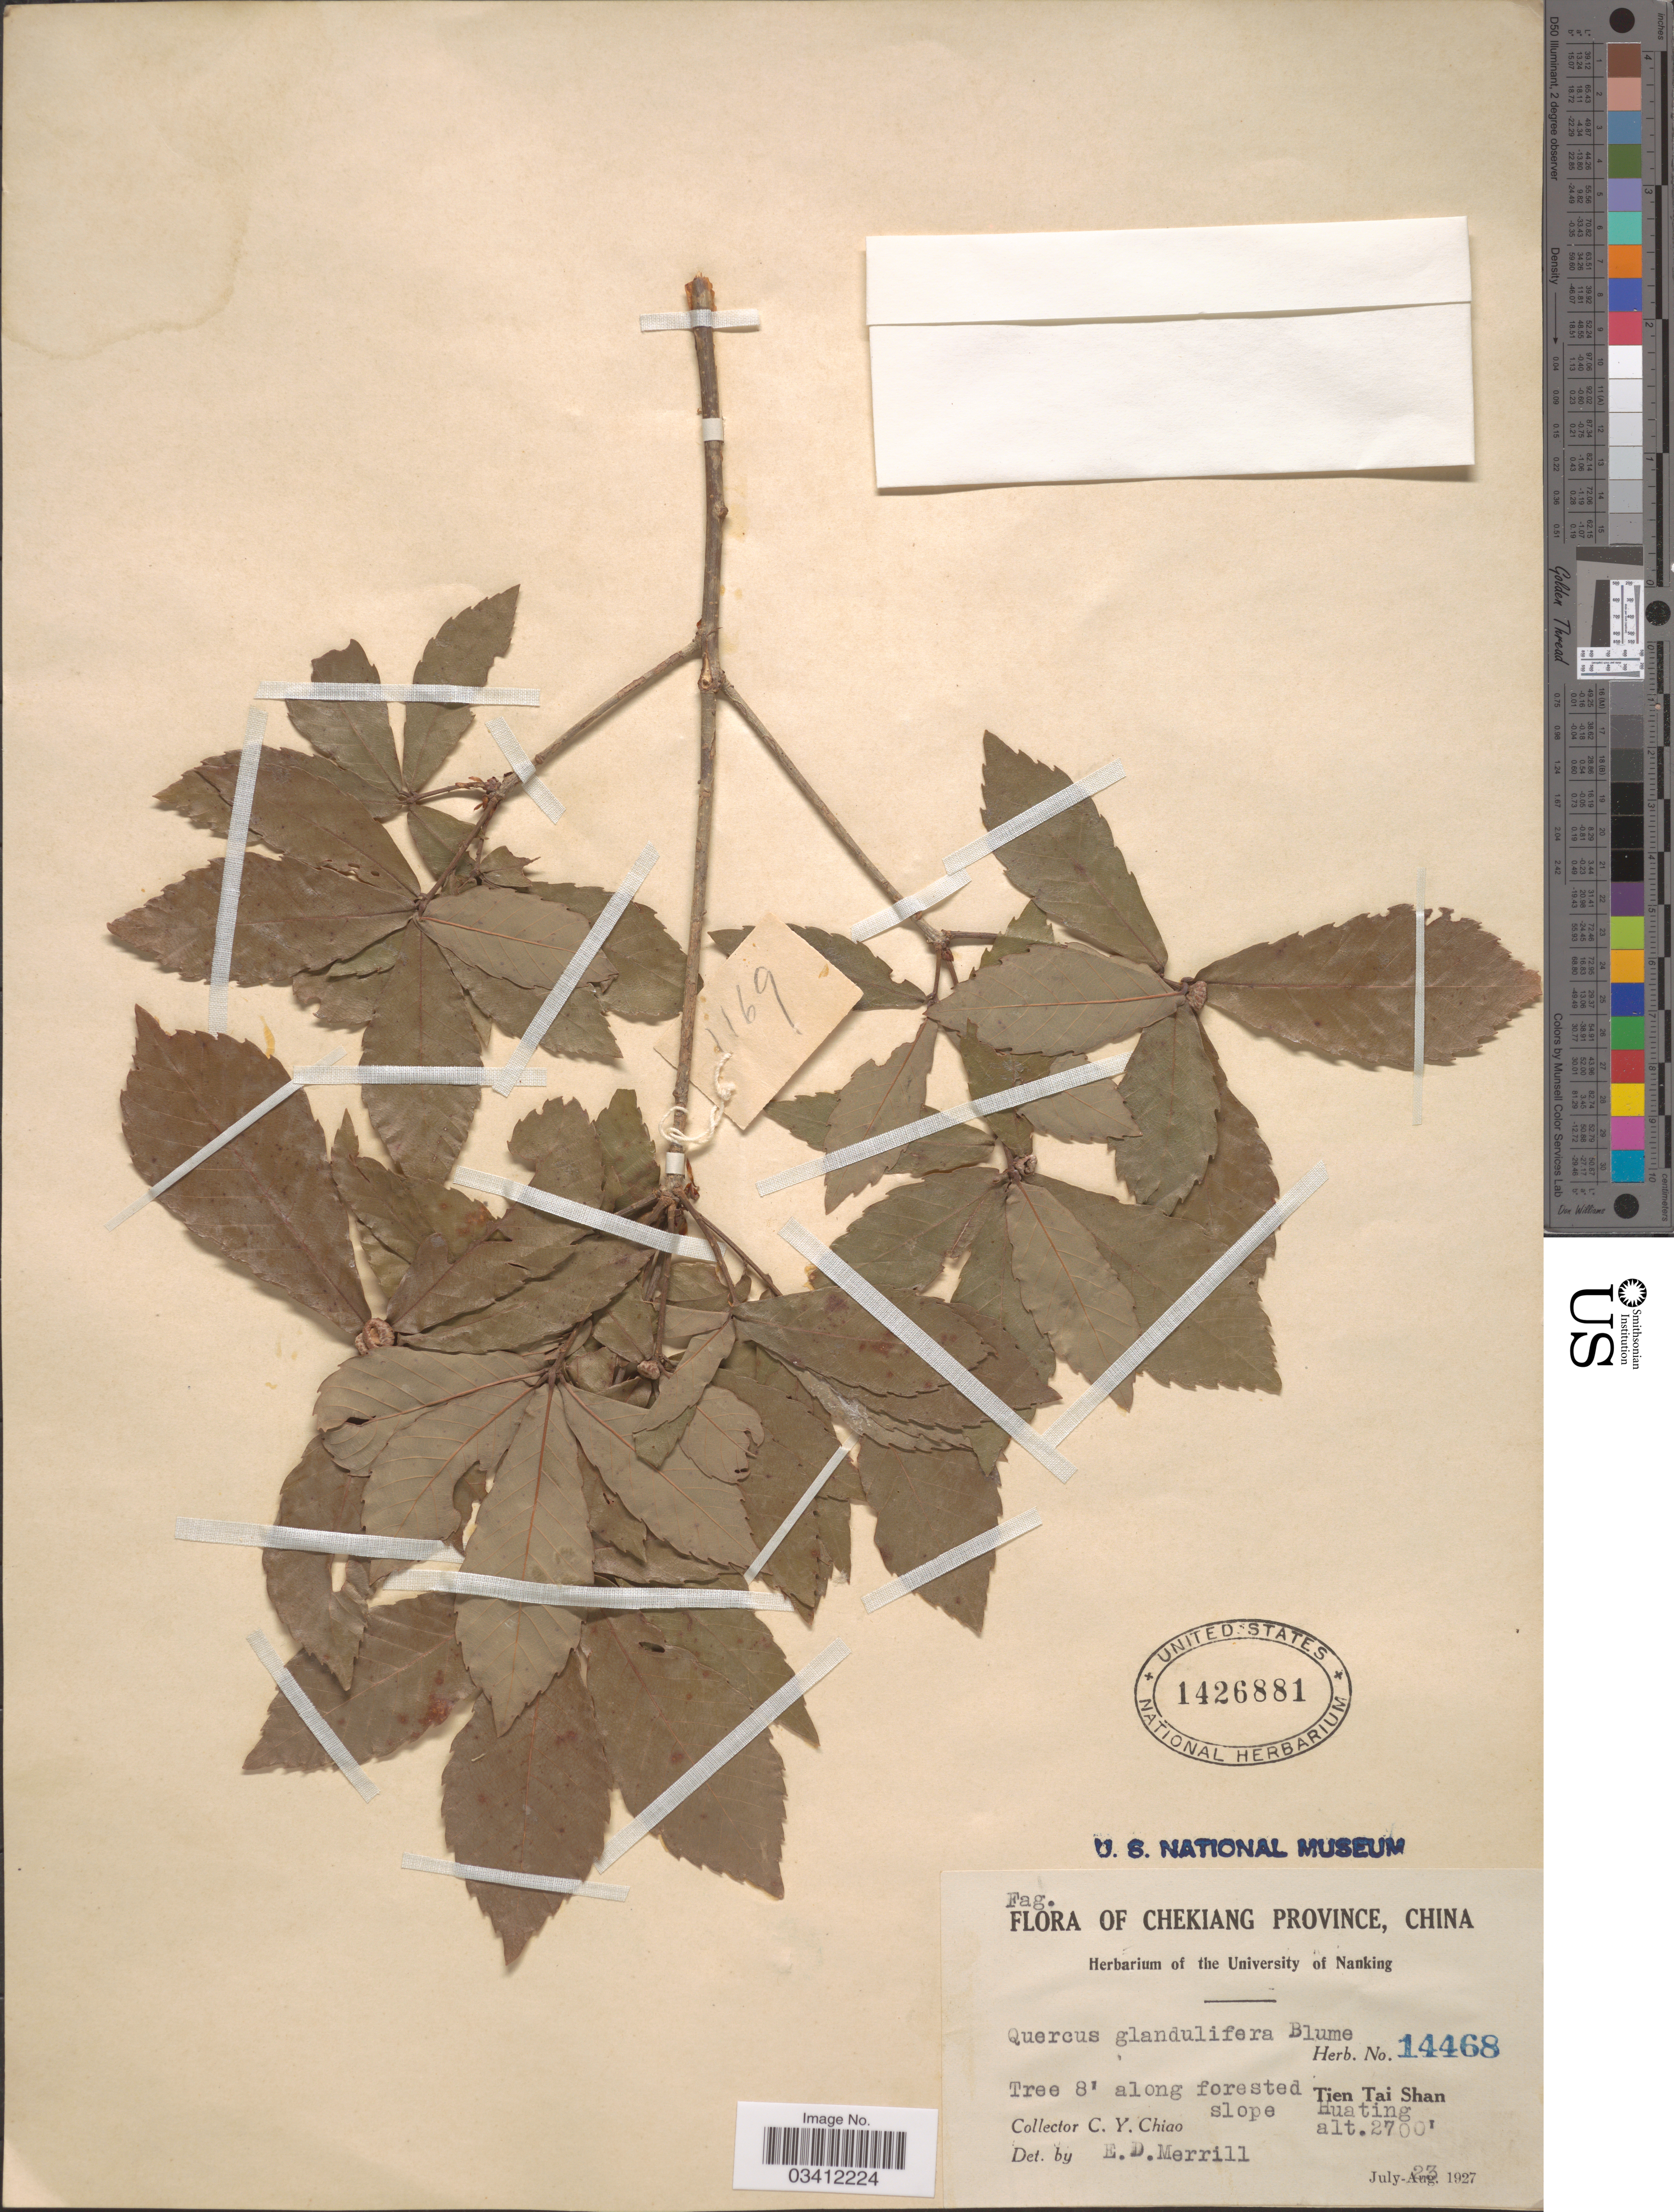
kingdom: Plantae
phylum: Tracheophyta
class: Magnoliopsida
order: Fagales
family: Fagaceae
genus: Quercus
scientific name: Quercus serrata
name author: Thunb.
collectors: C. Y. Chiao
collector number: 14468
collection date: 1927-07-23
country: China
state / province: Zhejiang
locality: Chekiang Province. Tien Tai Shan, along forested slope Huating.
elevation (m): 823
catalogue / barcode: US 1426881